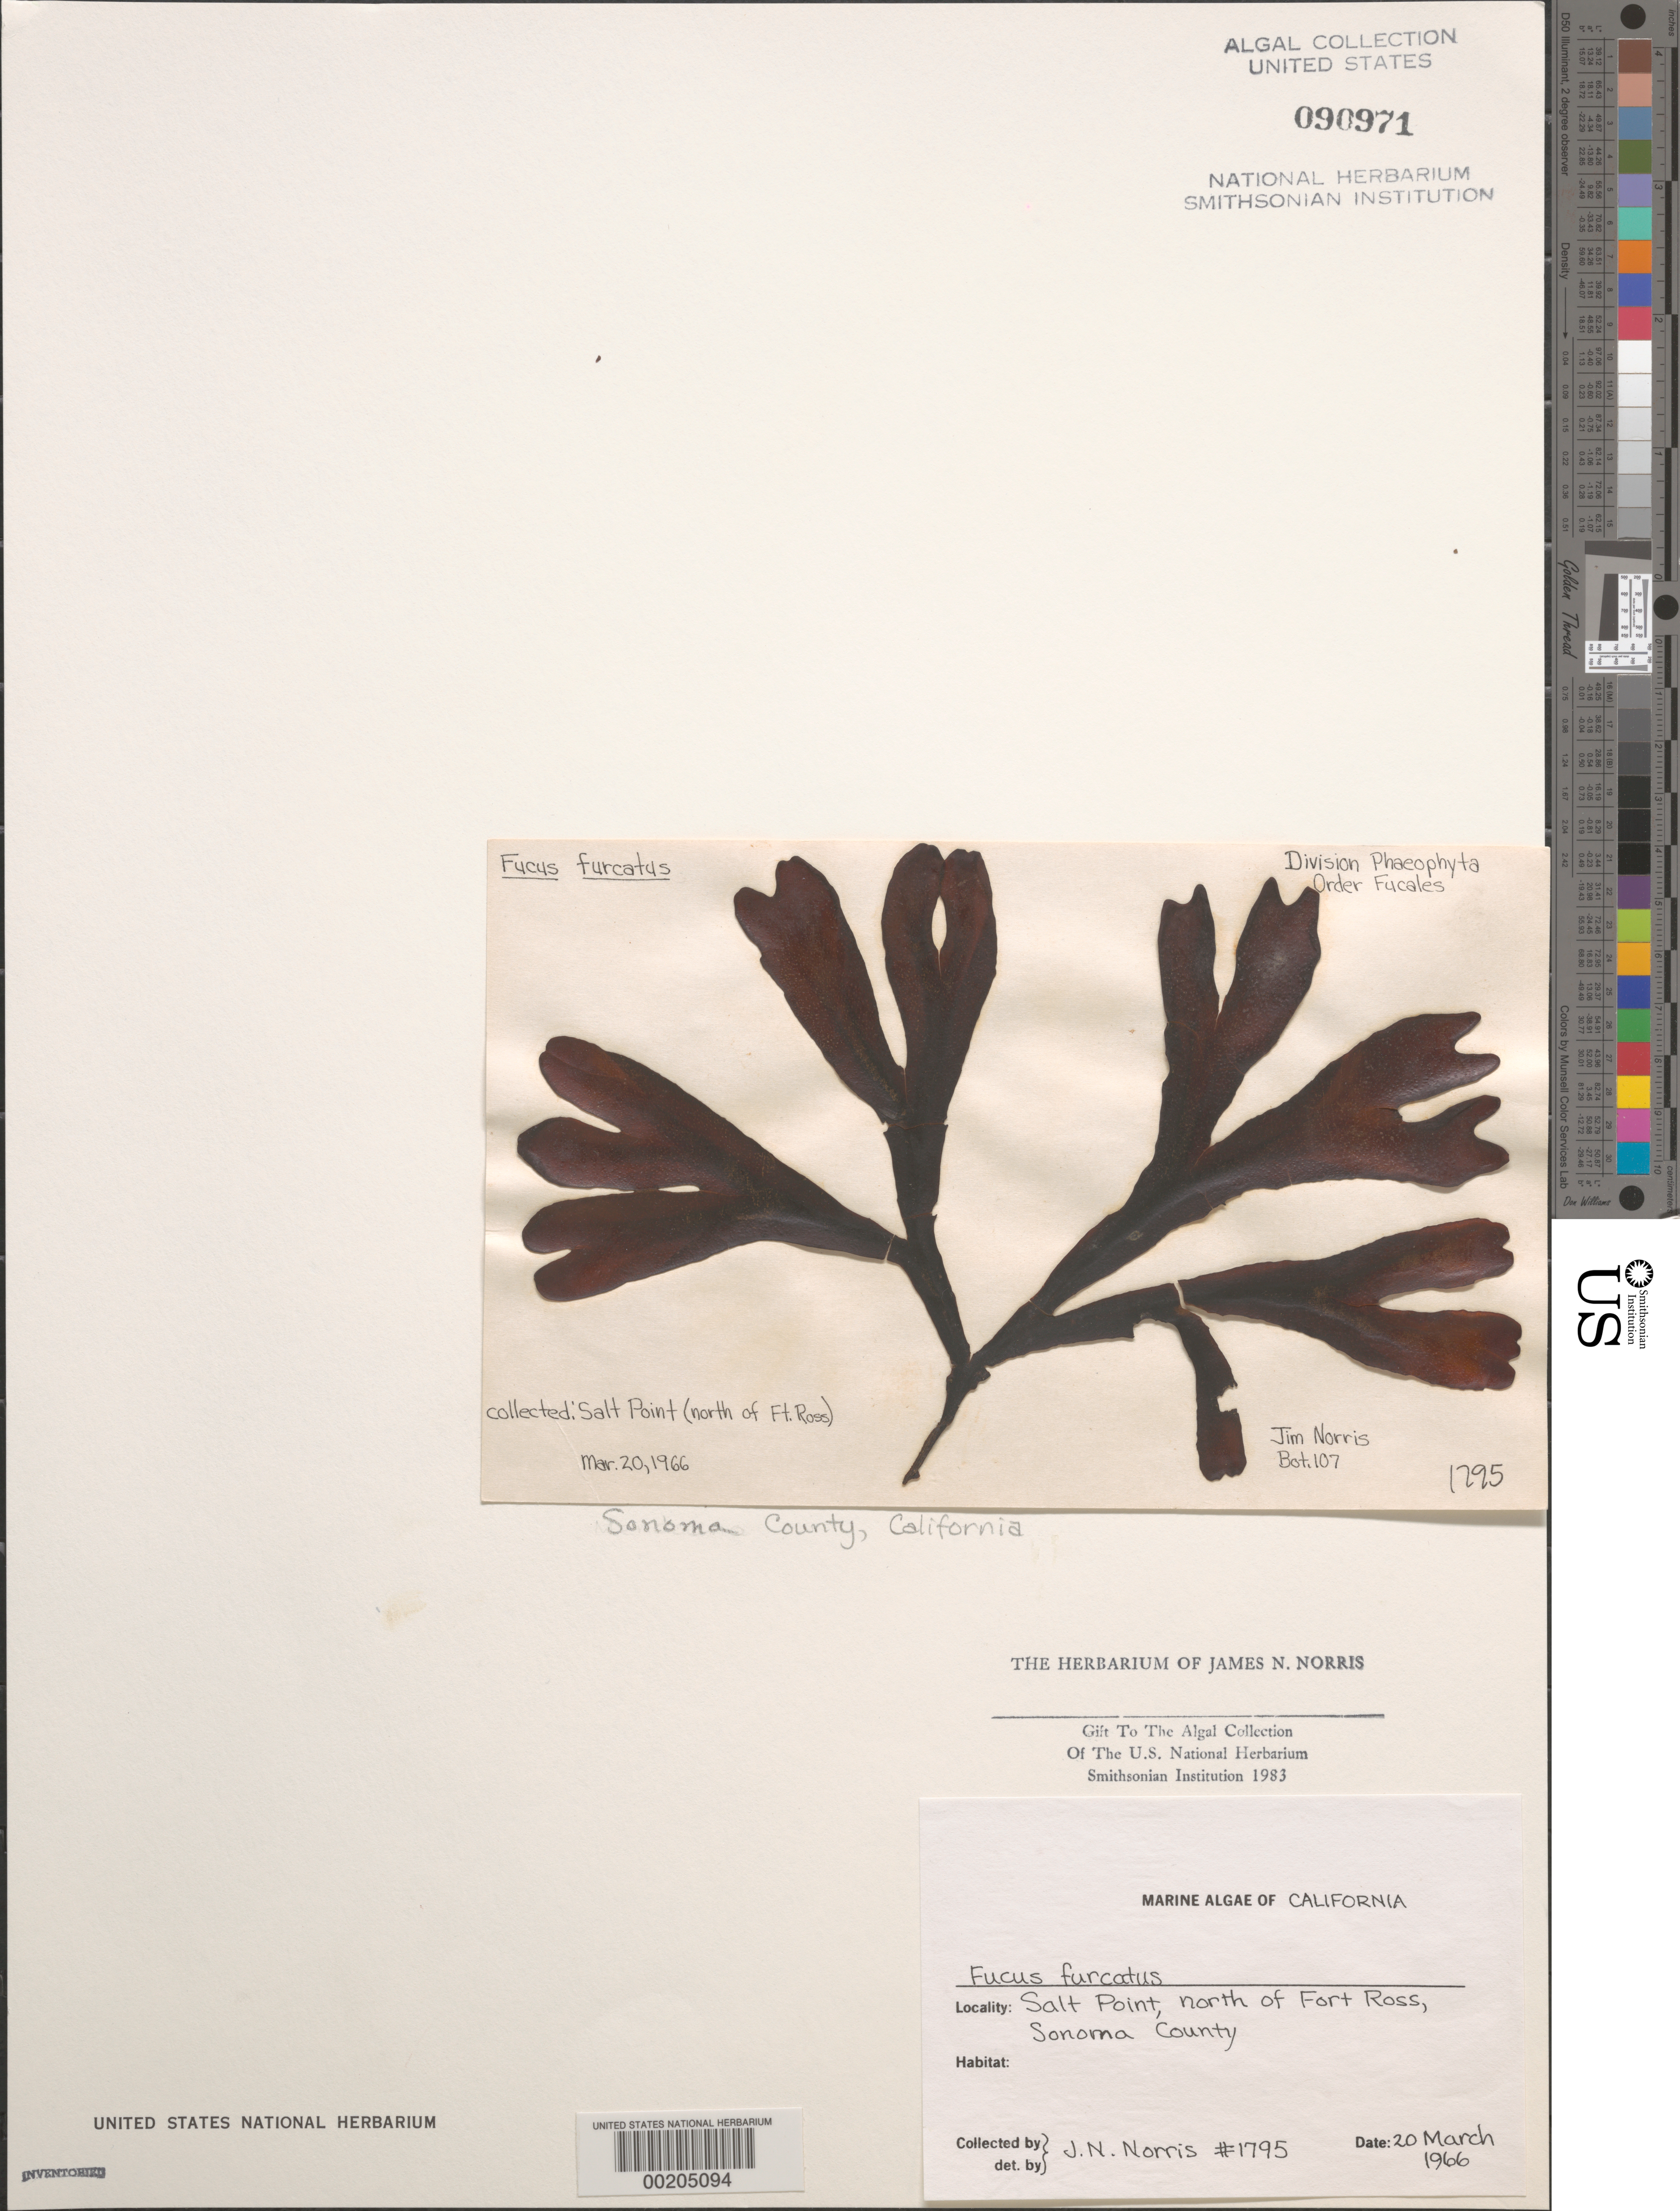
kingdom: Chromista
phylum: Ochrophyta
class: Phaeophyceae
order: Fucales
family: Fucaceae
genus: Fucus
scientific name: Fucus distichus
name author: L.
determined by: Algae name updating Project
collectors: J. N. Norris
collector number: JN-1795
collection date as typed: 20 Mar 1966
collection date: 1966-03-20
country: United States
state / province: California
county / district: Sonoma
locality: Salt Point, north of Fort Ross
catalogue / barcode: US 90971